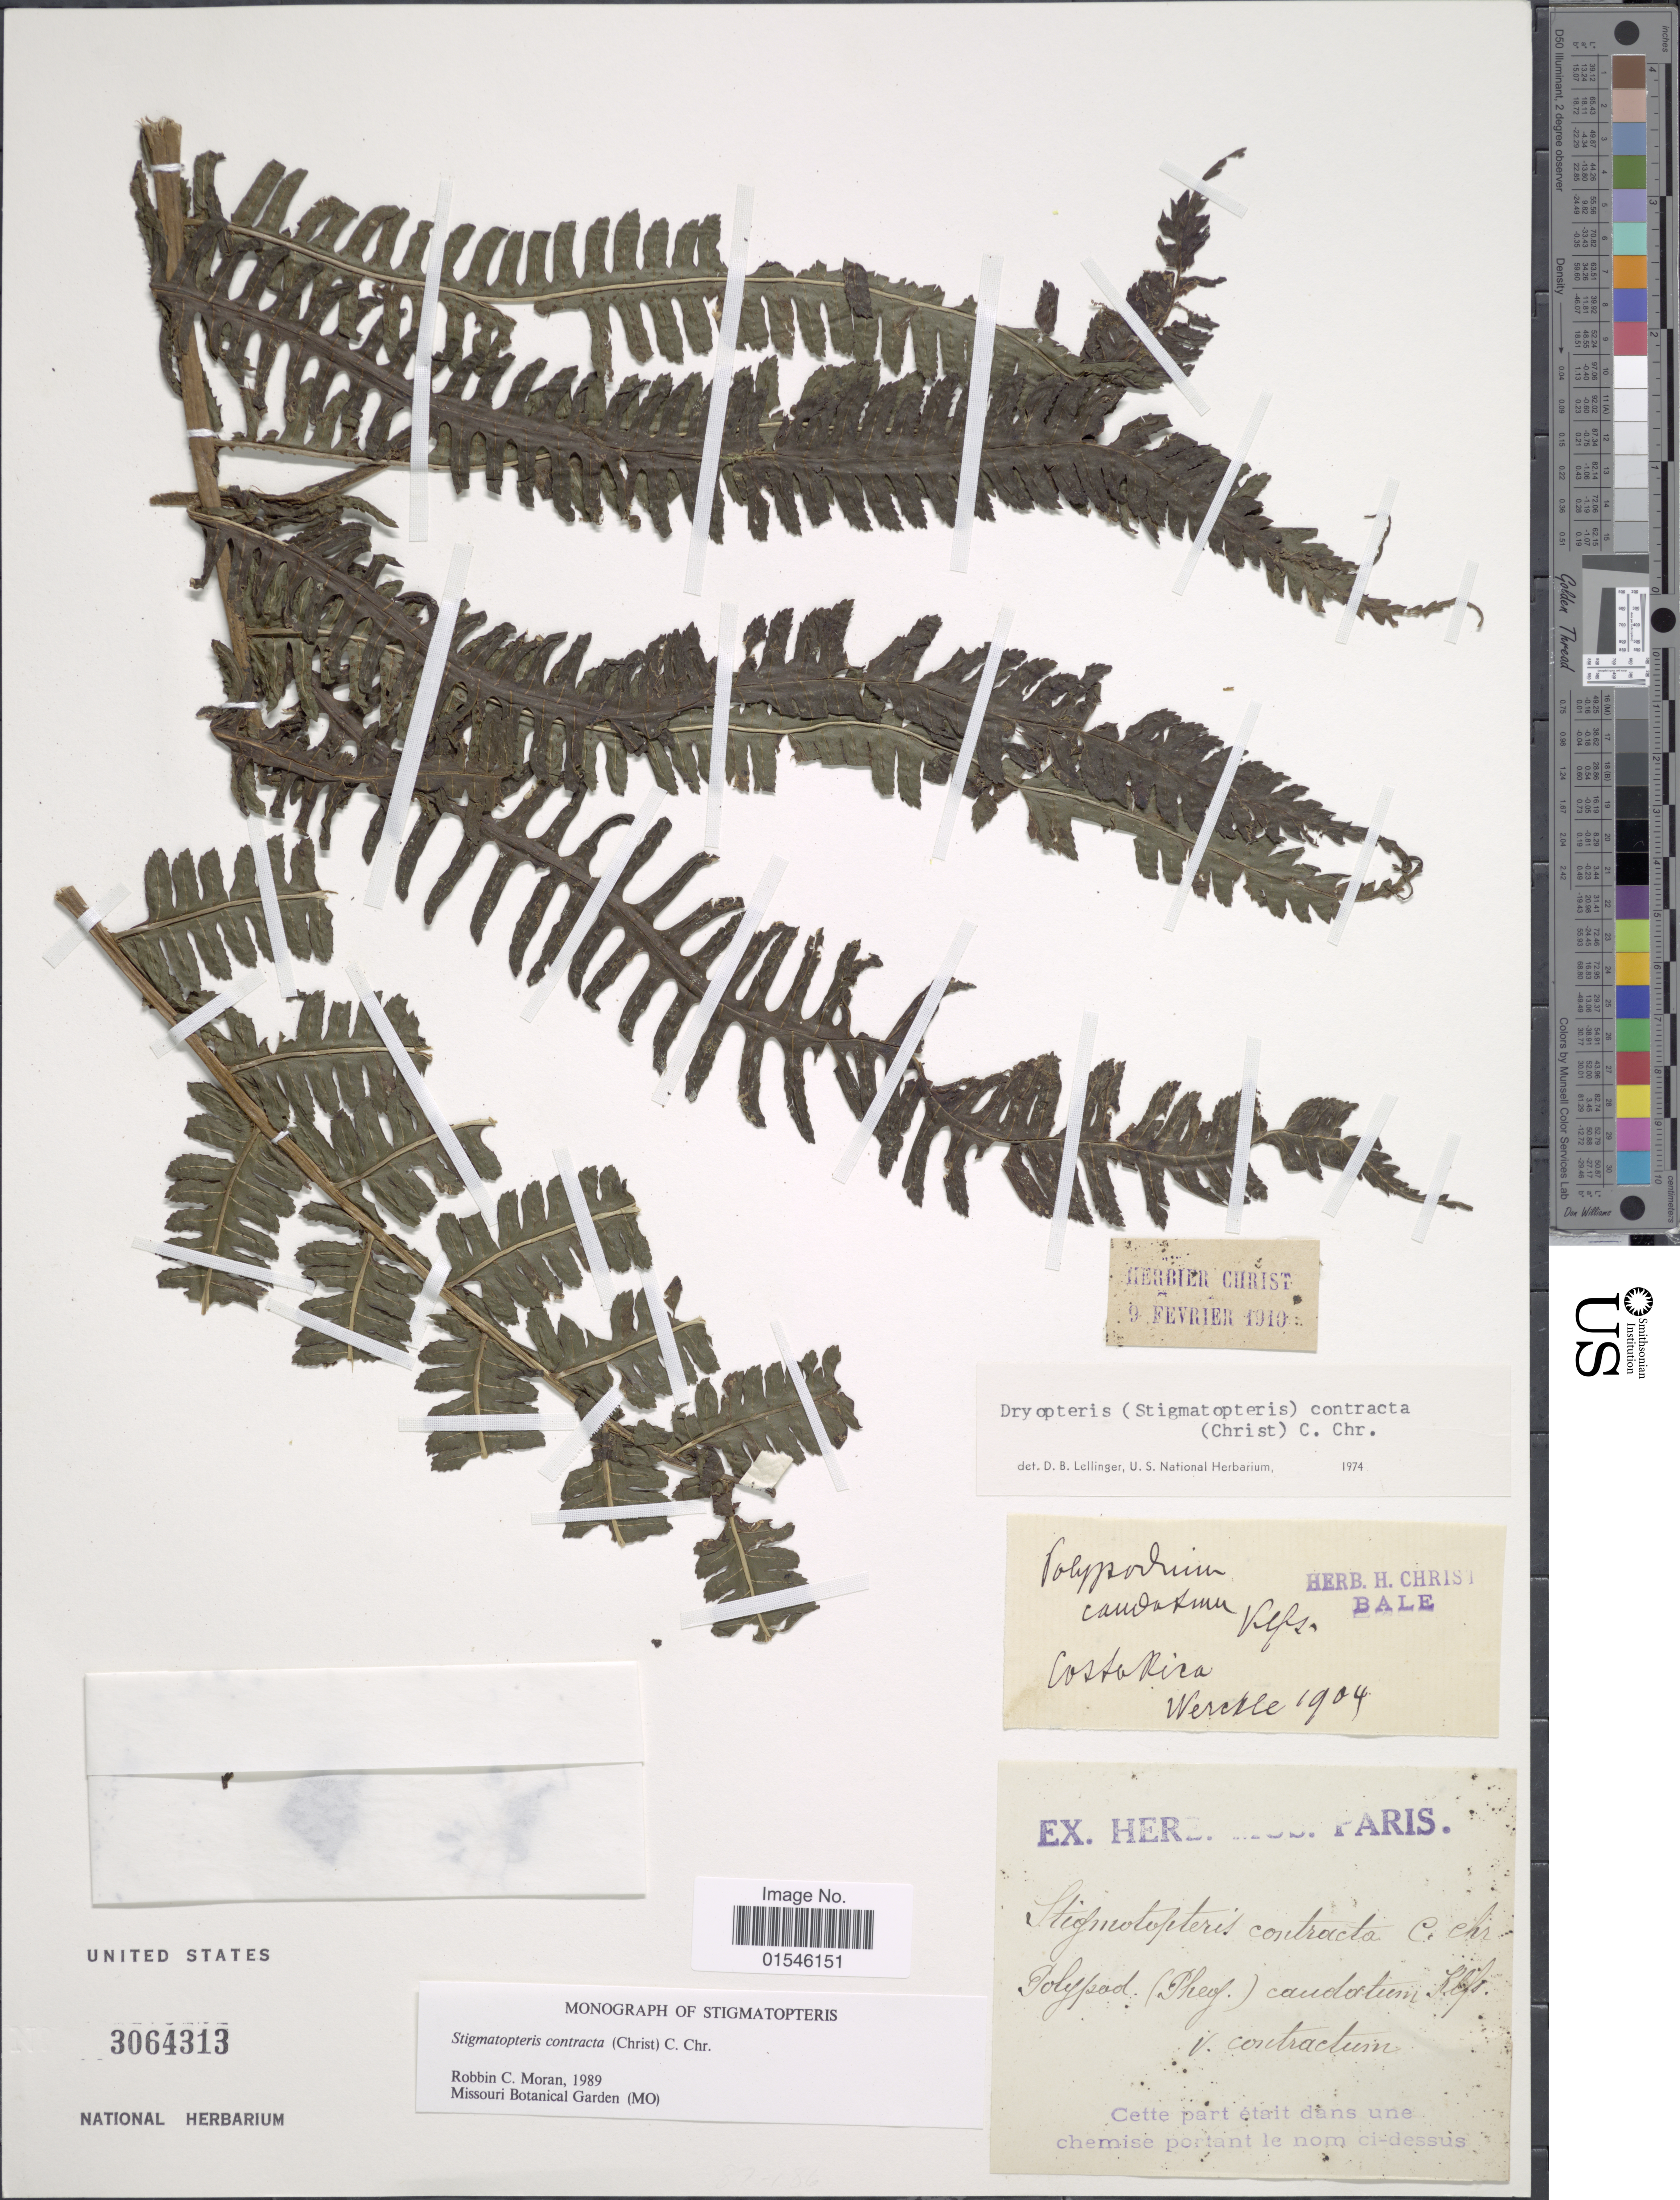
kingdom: Plantae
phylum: Tracheophyta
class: Polypodiopsida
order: Polypodiales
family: Dryopteridaceae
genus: Stigmatopteris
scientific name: Stigmatopteris contracta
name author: (Christ) C. Chr.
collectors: Wercklé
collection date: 1904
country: Costa Rica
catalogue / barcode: US 3064313